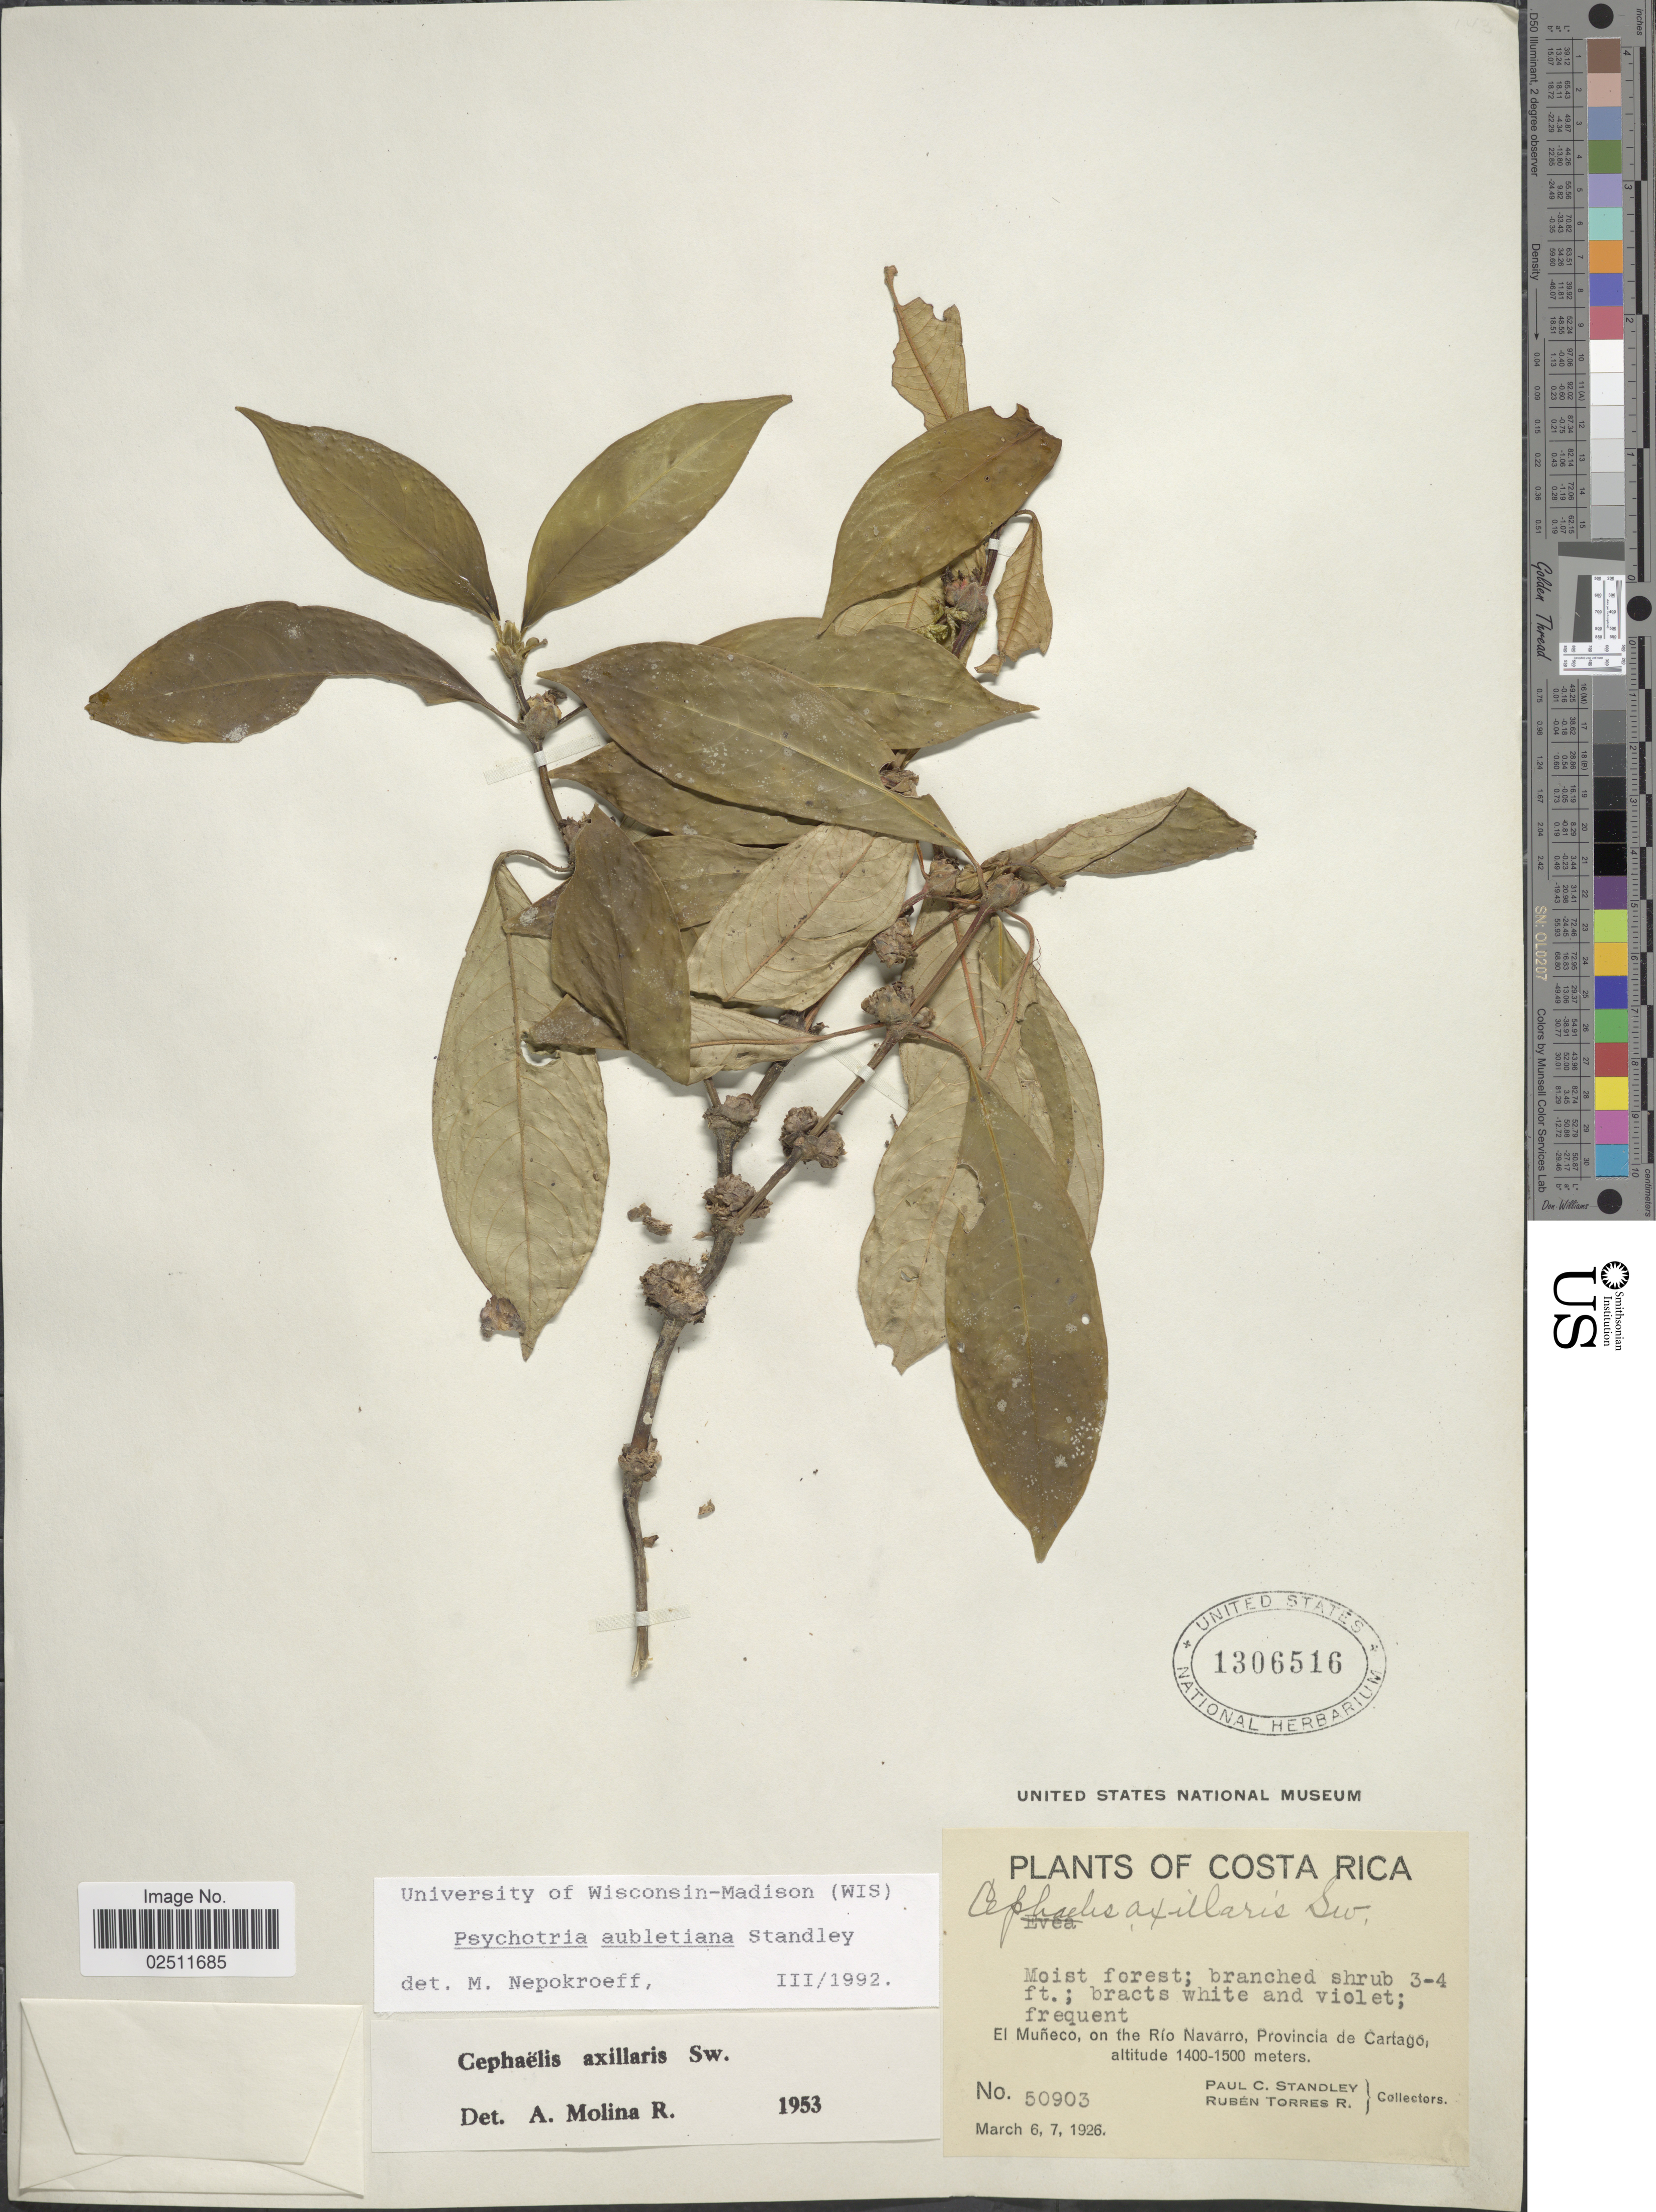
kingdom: Plantae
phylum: Tracheophyta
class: Magnoliopsida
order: Gentianales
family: Rubiaceae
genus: Psychotria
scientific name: Psychotria aubletiana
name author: Steyerm.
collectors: P. C. Standley & R. Torres Rojas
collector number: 50903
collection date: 1926-03-06/1926-03-07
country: Costa Rica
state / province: Cartago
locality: El Muñeco, on the Río Navarro.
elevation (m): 1400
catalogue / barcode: US 1306516